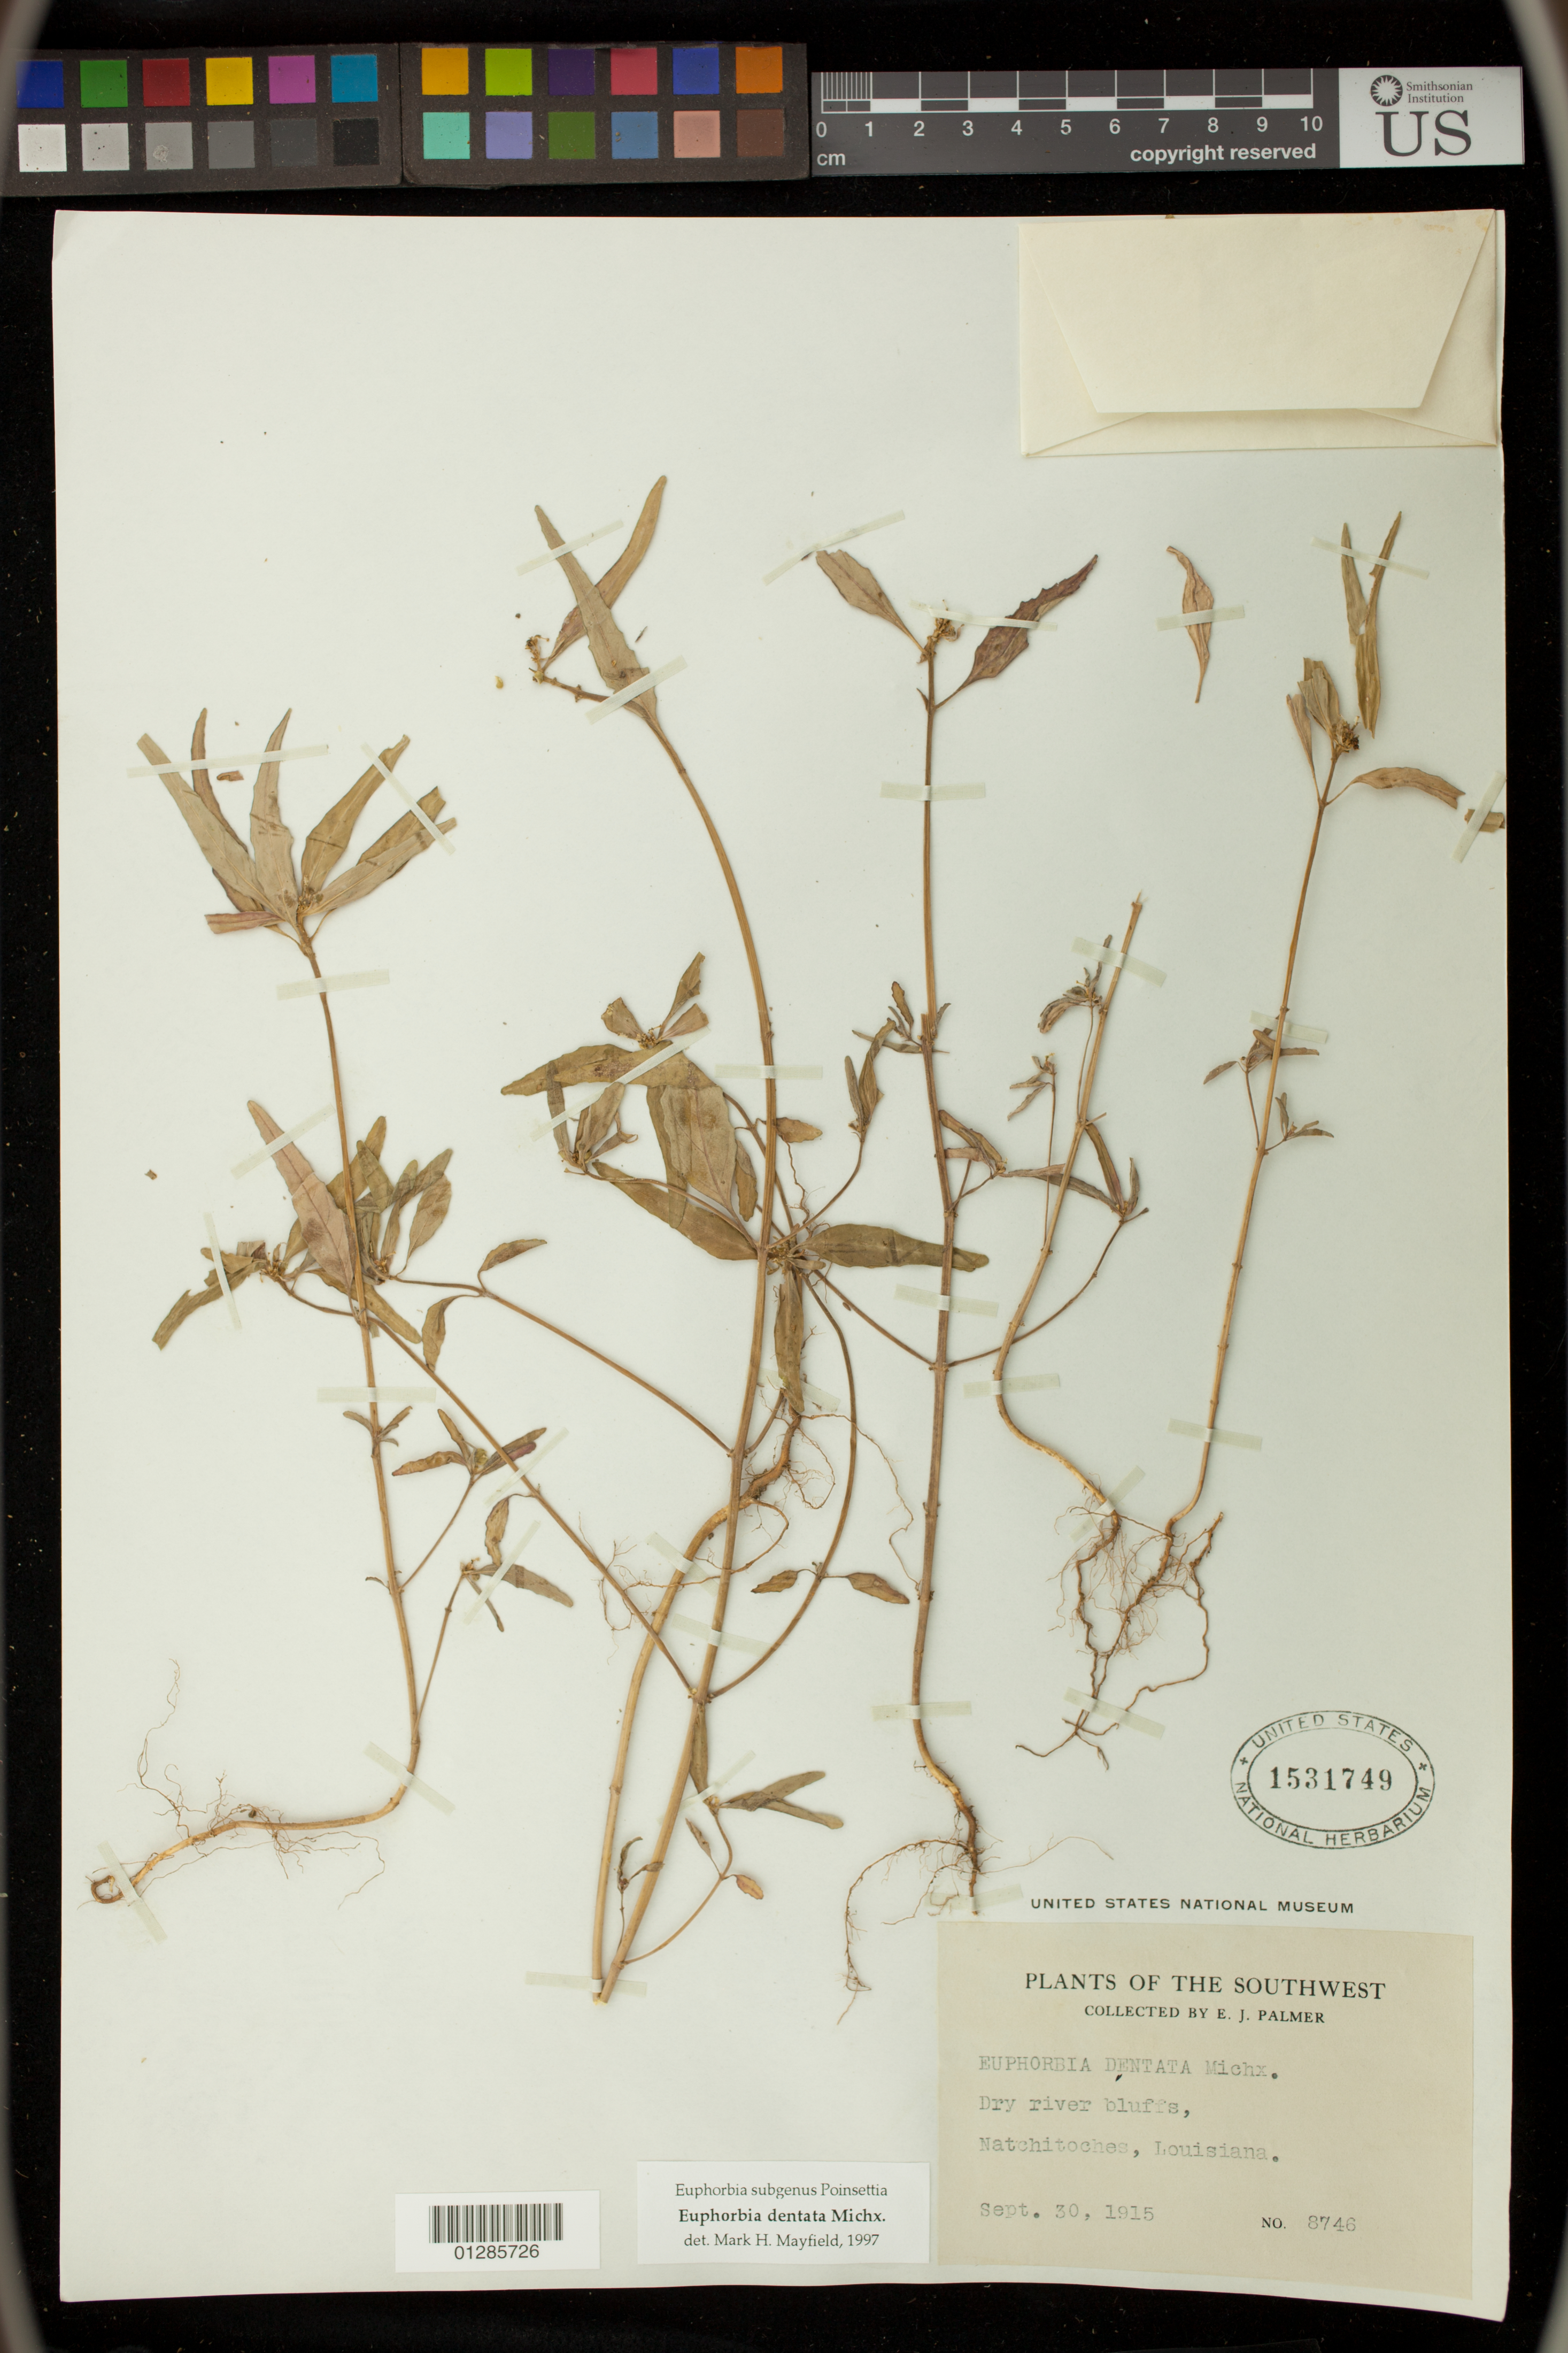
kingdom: Plantae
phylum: Tracheophyta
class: Magnoliopsida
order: Malpighiales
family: Euphorbiaceae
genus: Euphorbia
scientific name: Euphorbia dentata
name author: Michx.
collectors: E. J. Palmer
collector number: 8746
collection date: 1915-09-30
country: United States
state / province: Louisiana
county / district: Natchitoches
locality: Natchitoches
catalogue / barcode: US 1531749